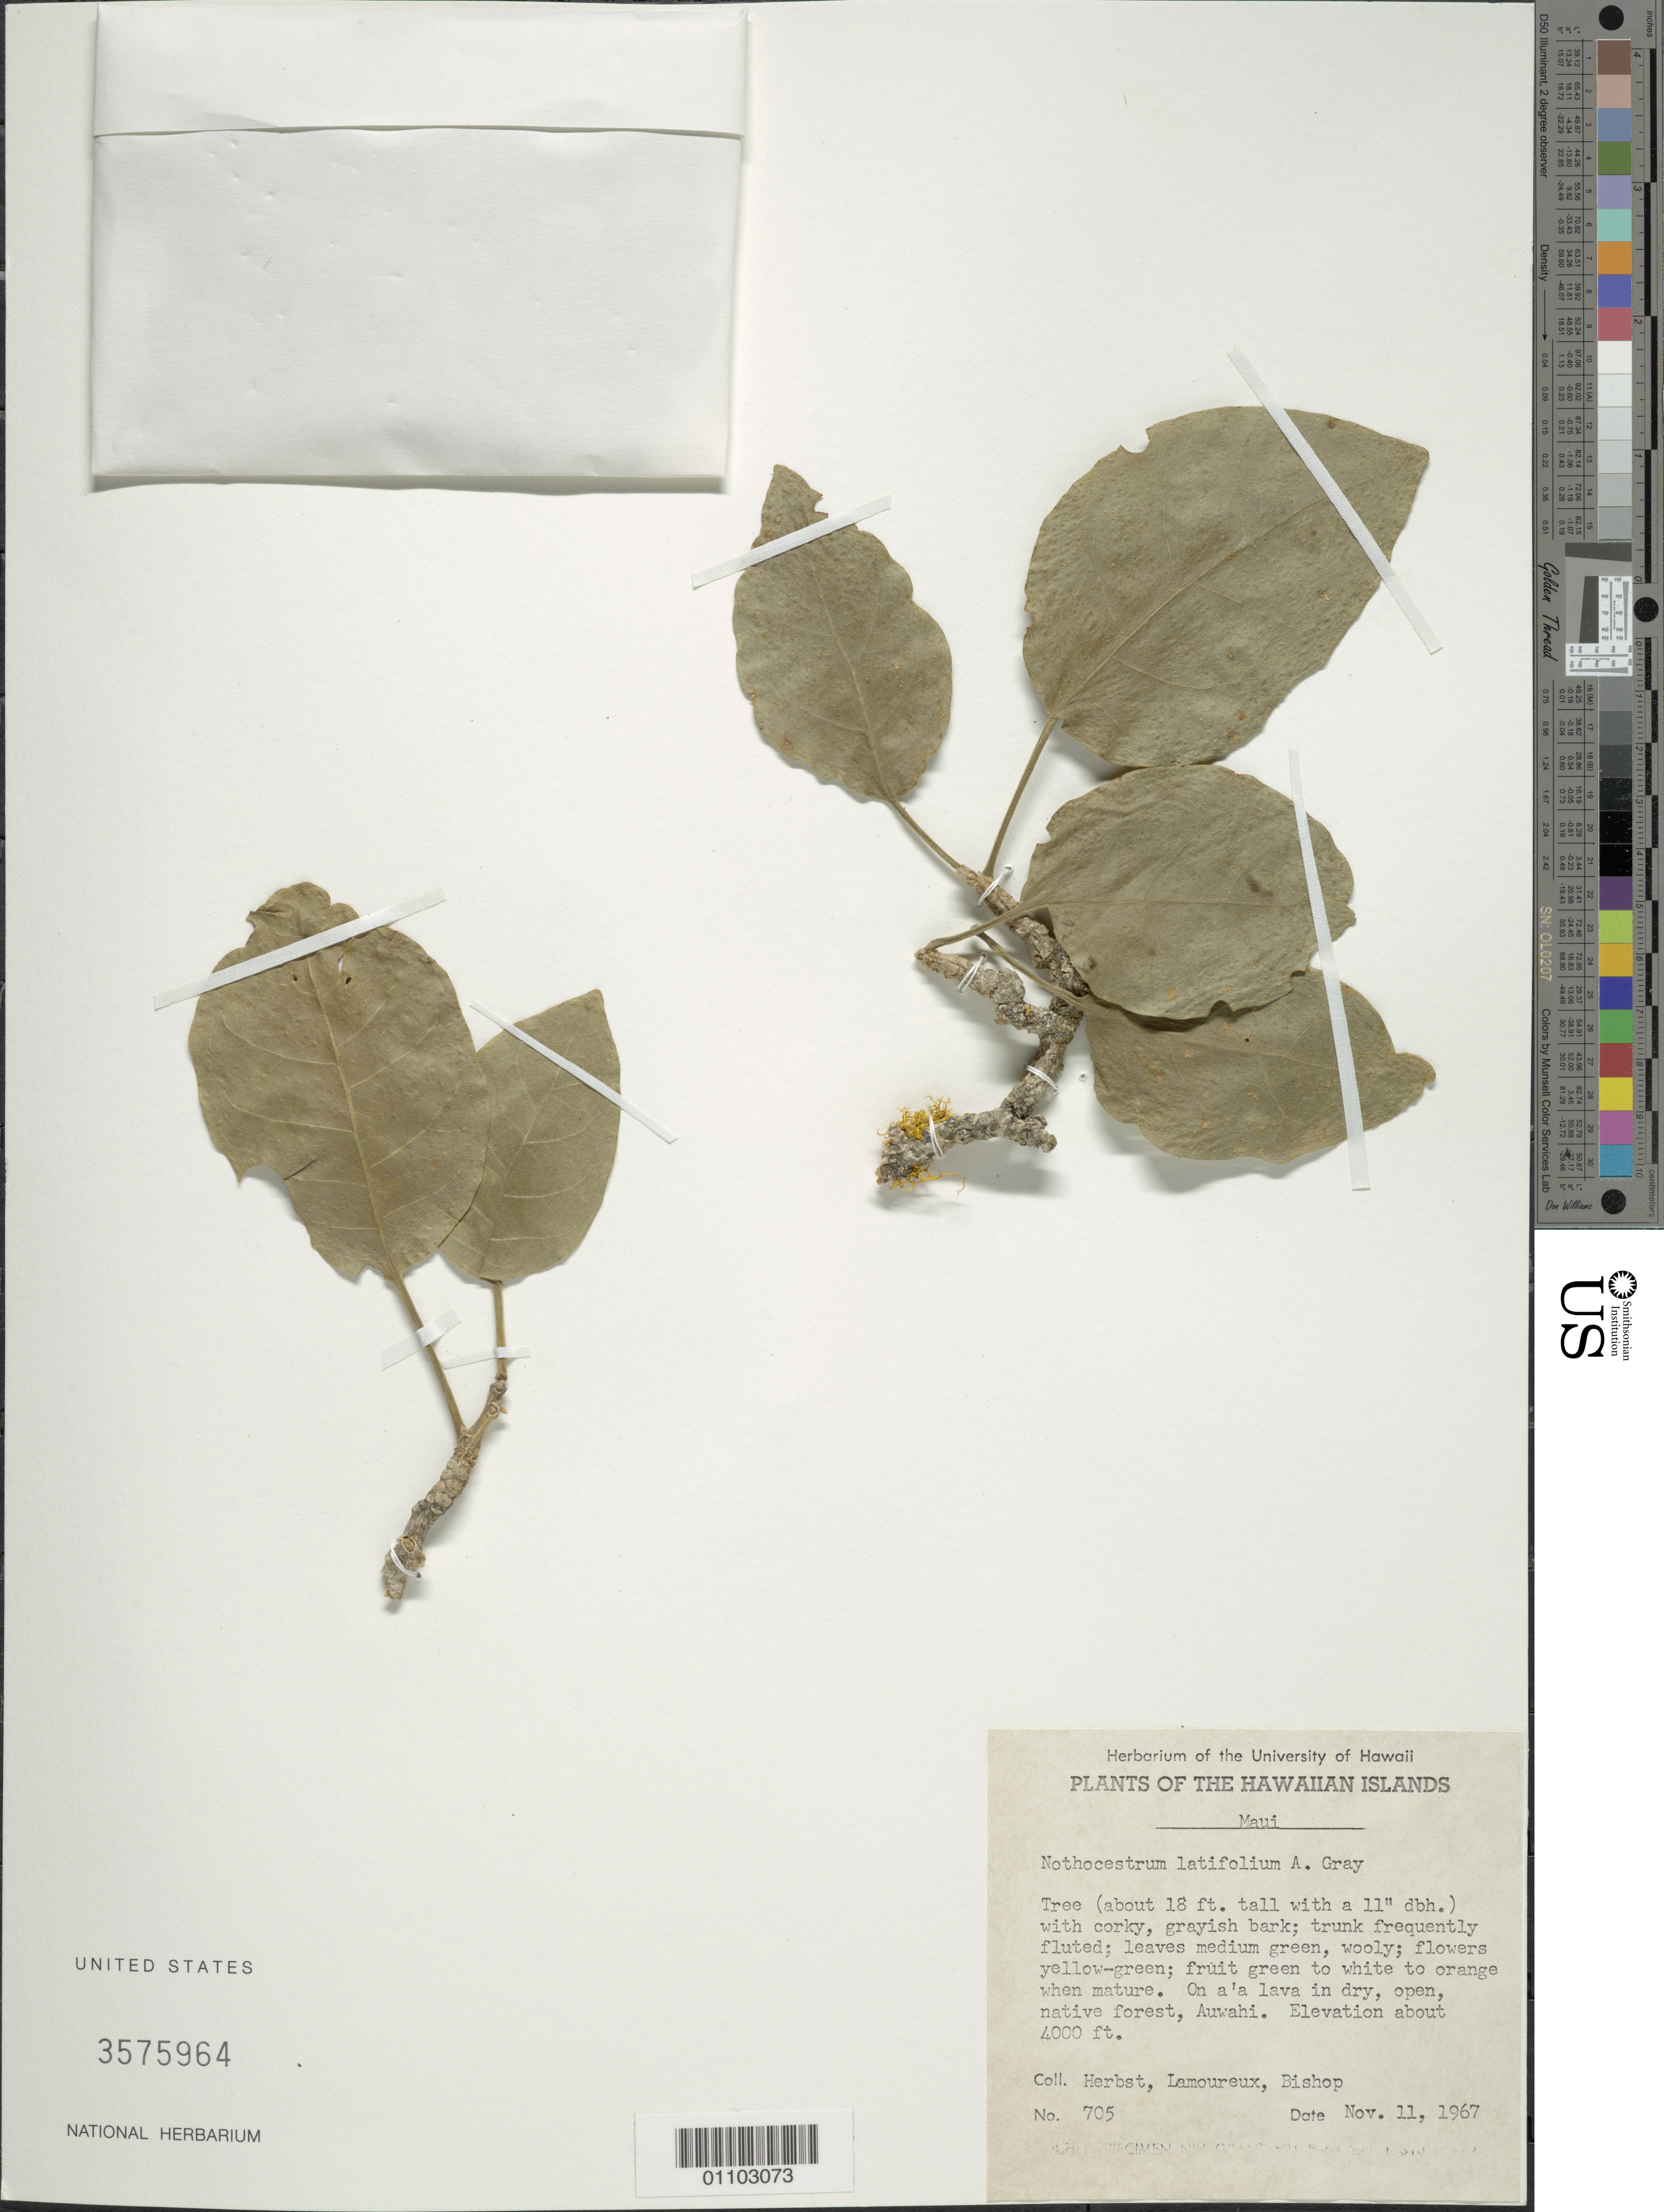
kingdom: Plantae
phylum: Tracheophyta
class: Magnoliopsida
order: Solanales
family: Solanaceae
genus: Nothocestrum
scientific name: Nothocestrum latifolium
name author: A. Gray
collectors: D. R. Herbst, Lamoureux & -- Bishop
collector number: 705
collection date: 1967-11-11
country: United States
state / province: Hawaii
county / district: Maui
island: Maui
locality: native forest, Auwahi.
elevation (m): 1219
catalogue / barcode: US 3575964